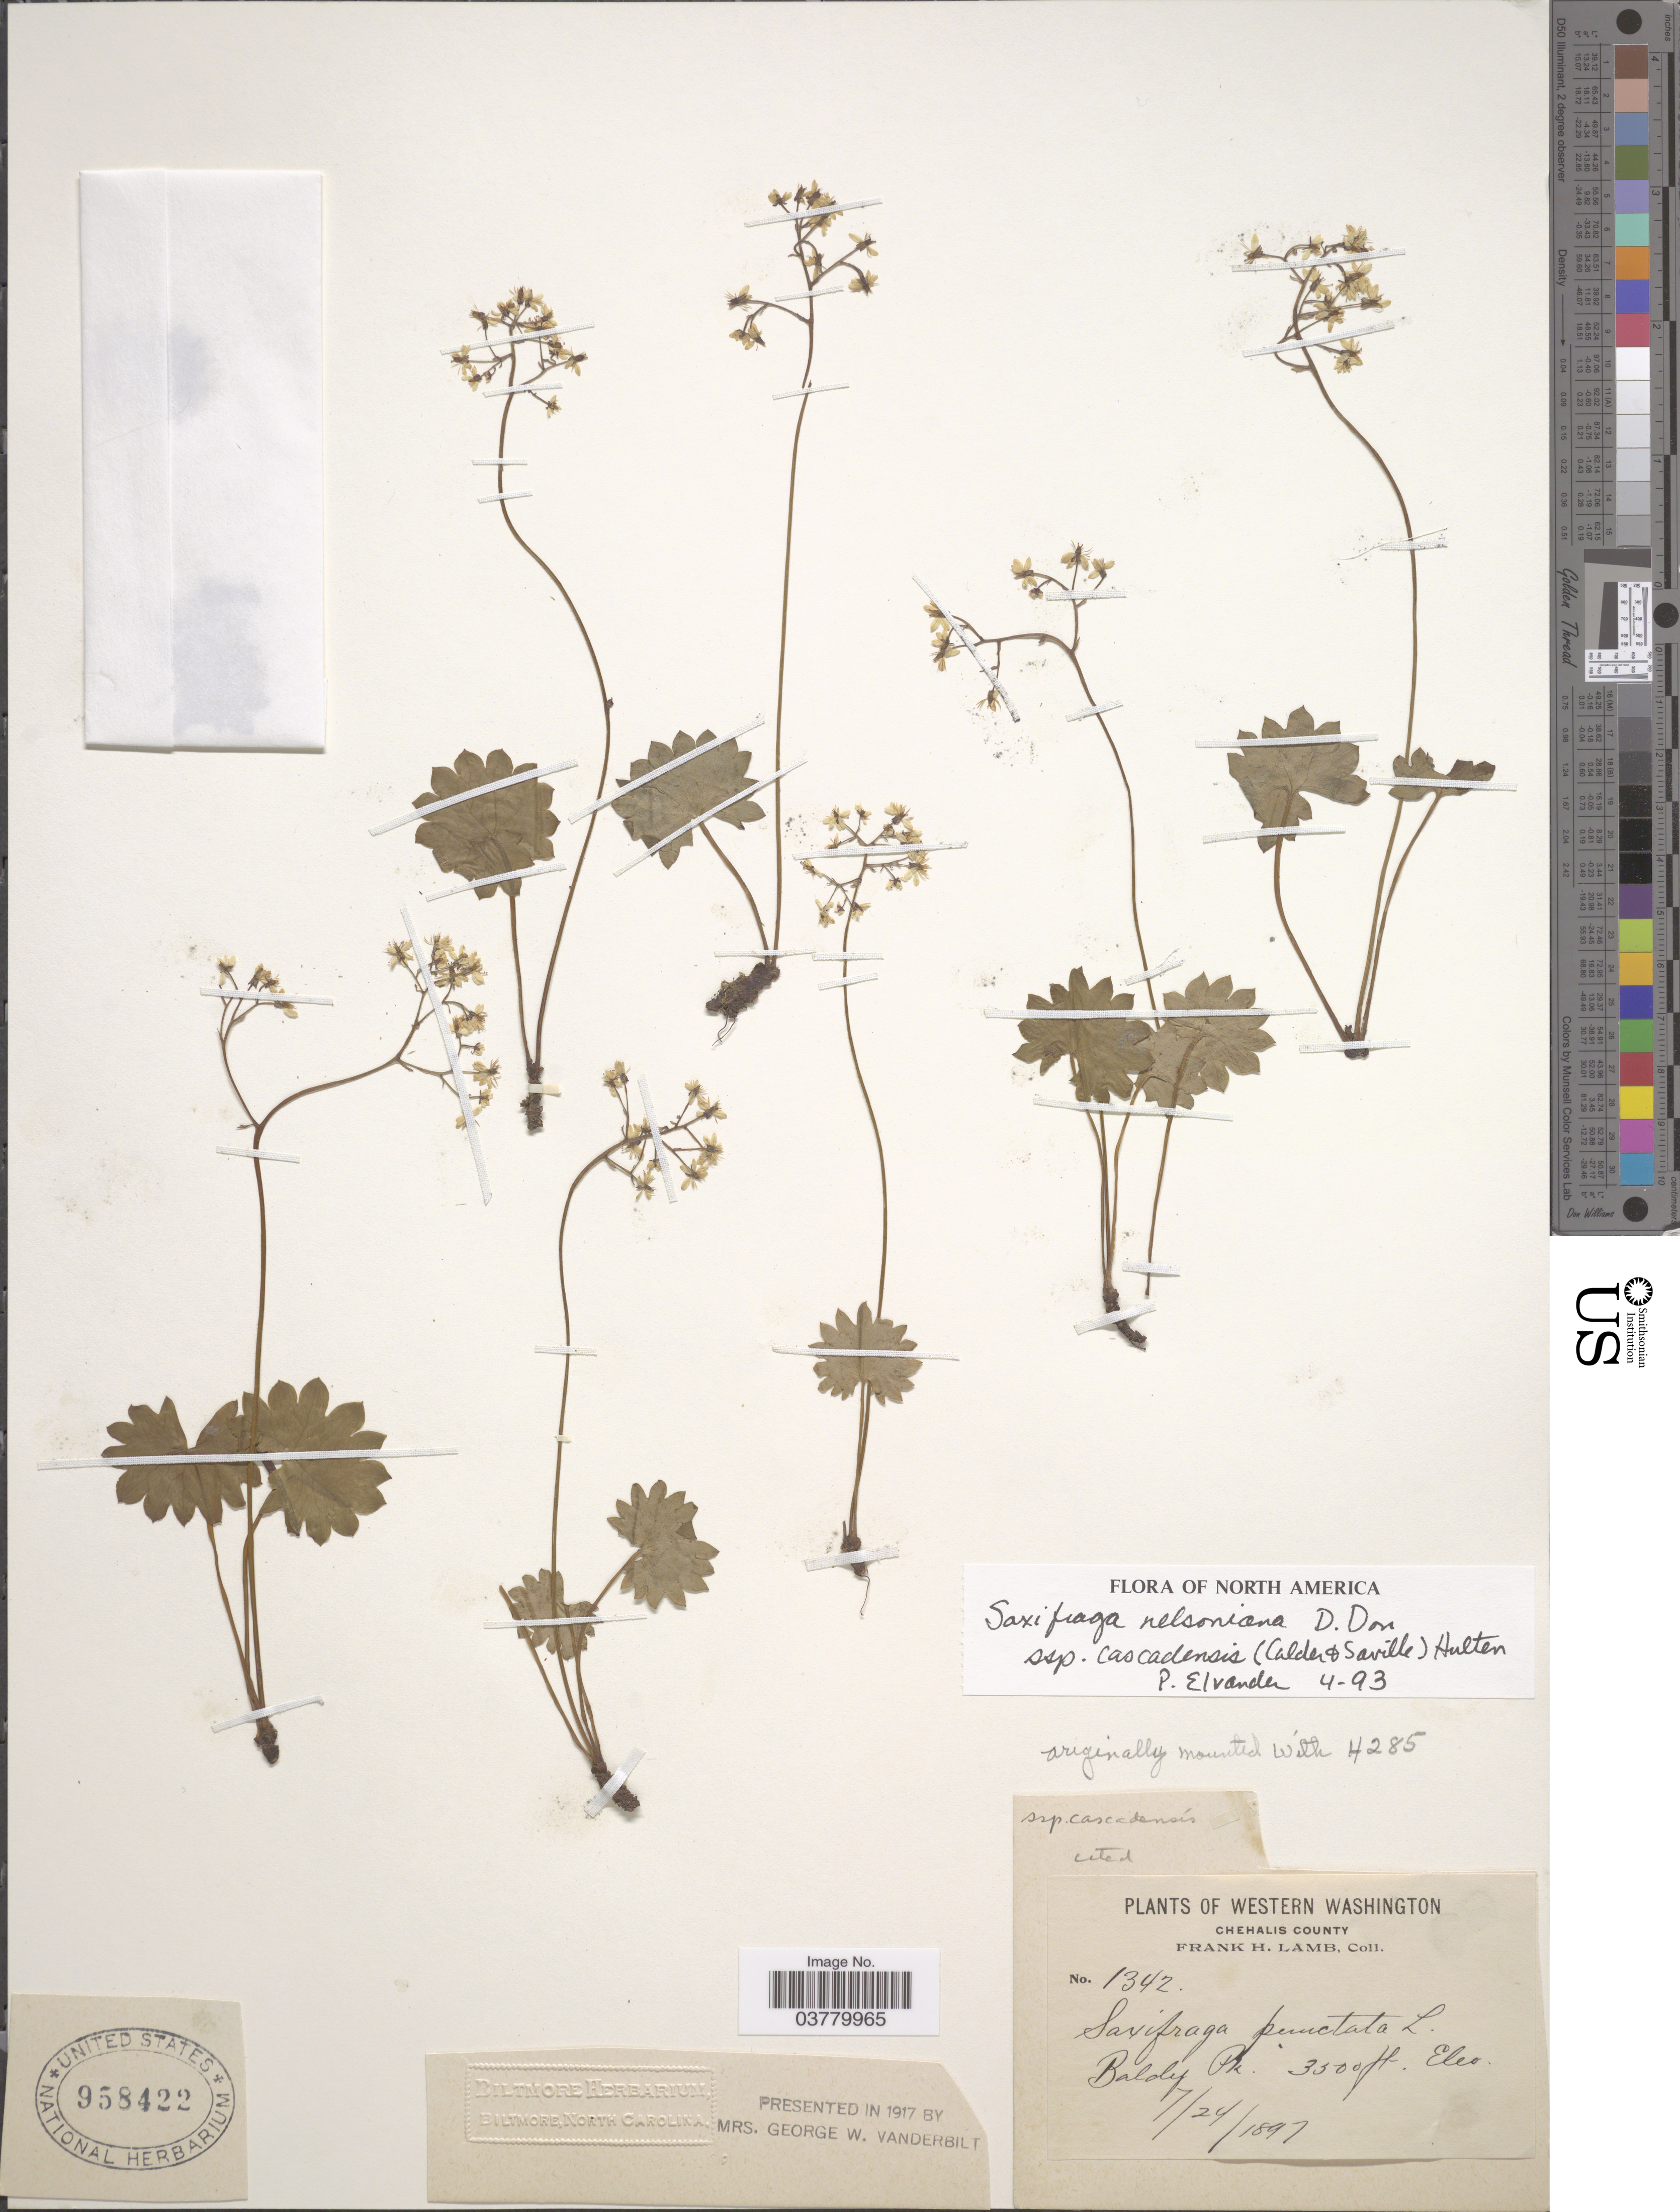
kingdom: Plantae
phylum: Tracheophyta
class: Magnoliopsida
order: Saxifragales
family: Saxifragaceae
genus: Micranthes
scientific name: Micranthes nelsoniana var. cascadensis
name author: (Calder & Savile) Gornall & H. Ohba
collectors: F. H. Lamb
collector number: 1342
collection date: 1897-07-24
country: United States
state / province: Washington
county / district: Grays Harbor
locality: Western Washington. Baldy Peak [Mount O'Neill].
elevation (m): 1067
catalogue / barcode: US 958422